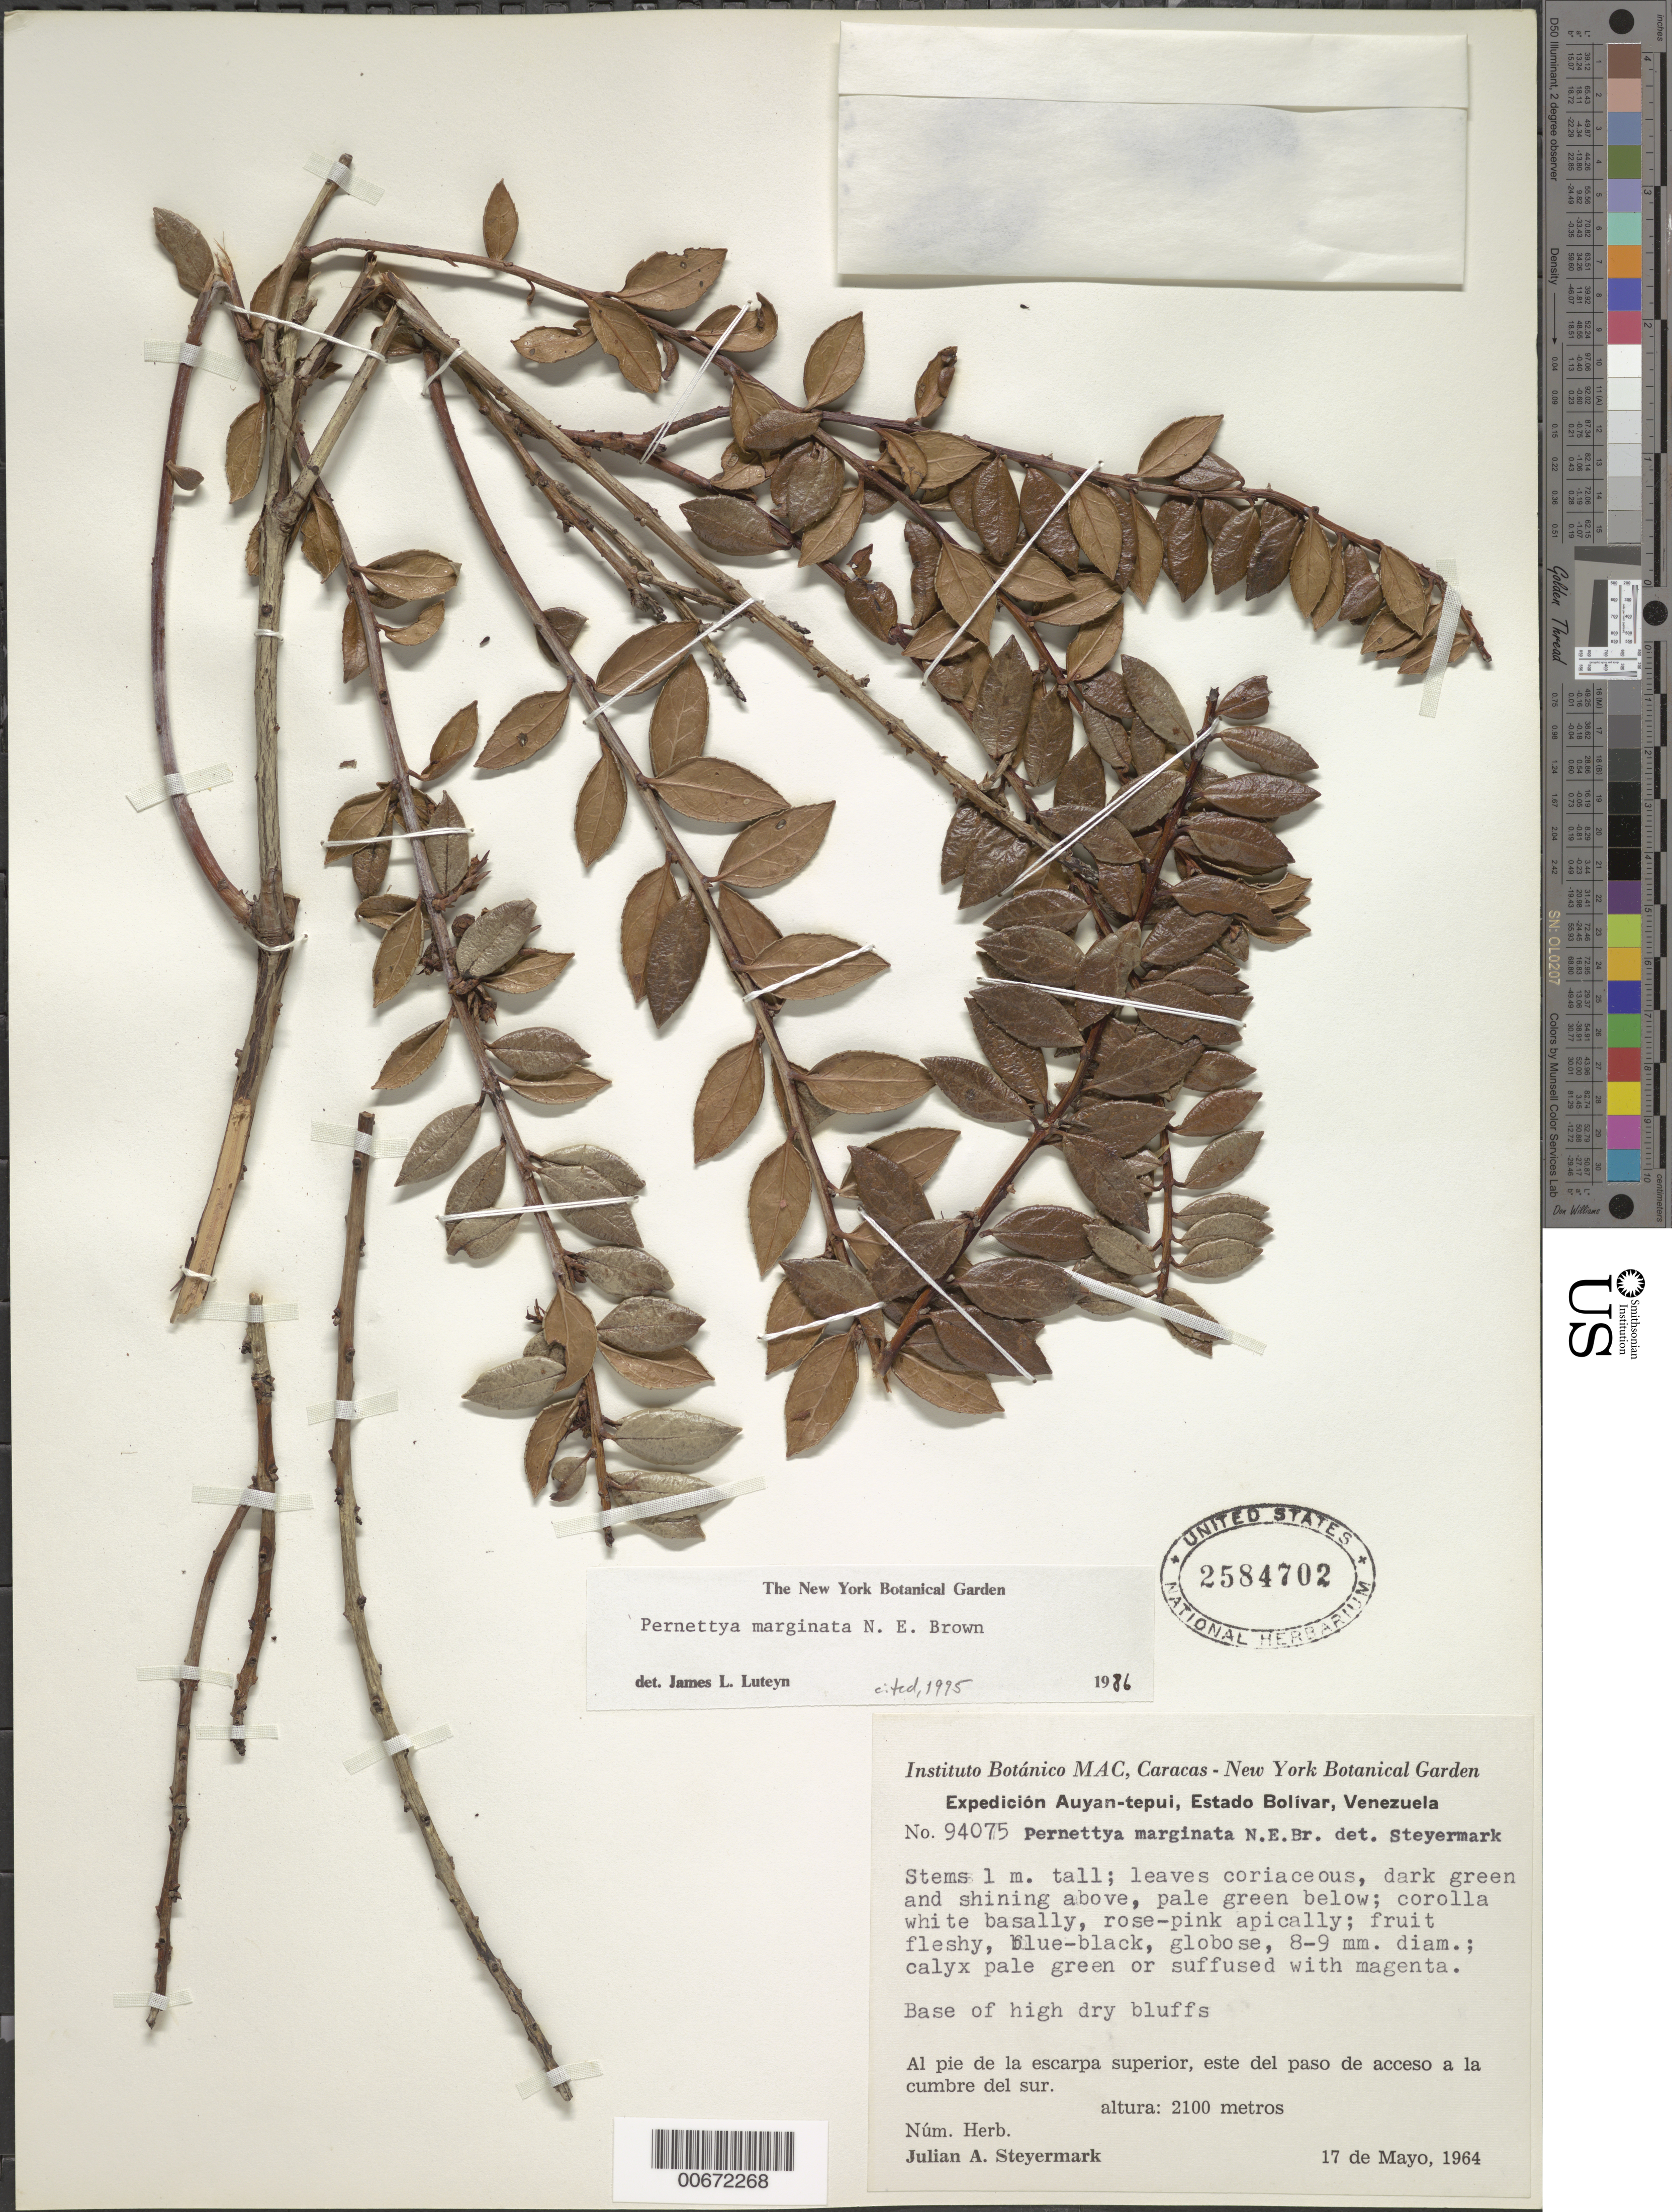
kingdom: Plantae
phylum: Tracheophyta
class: Magnoliopsida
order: Ericales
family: Ericaceae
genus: Pernettya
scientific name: Pernettya marginata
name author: N.E. Br.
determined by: Luteyn, J. L.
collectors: J. Steyermark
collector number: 94075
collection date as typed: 17-May-64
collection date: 1964-05-17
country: Venezuela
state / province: Bolívar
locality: Auyan-tepuí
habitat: High dry bluffs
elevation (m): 2100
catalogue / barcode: US 2584702